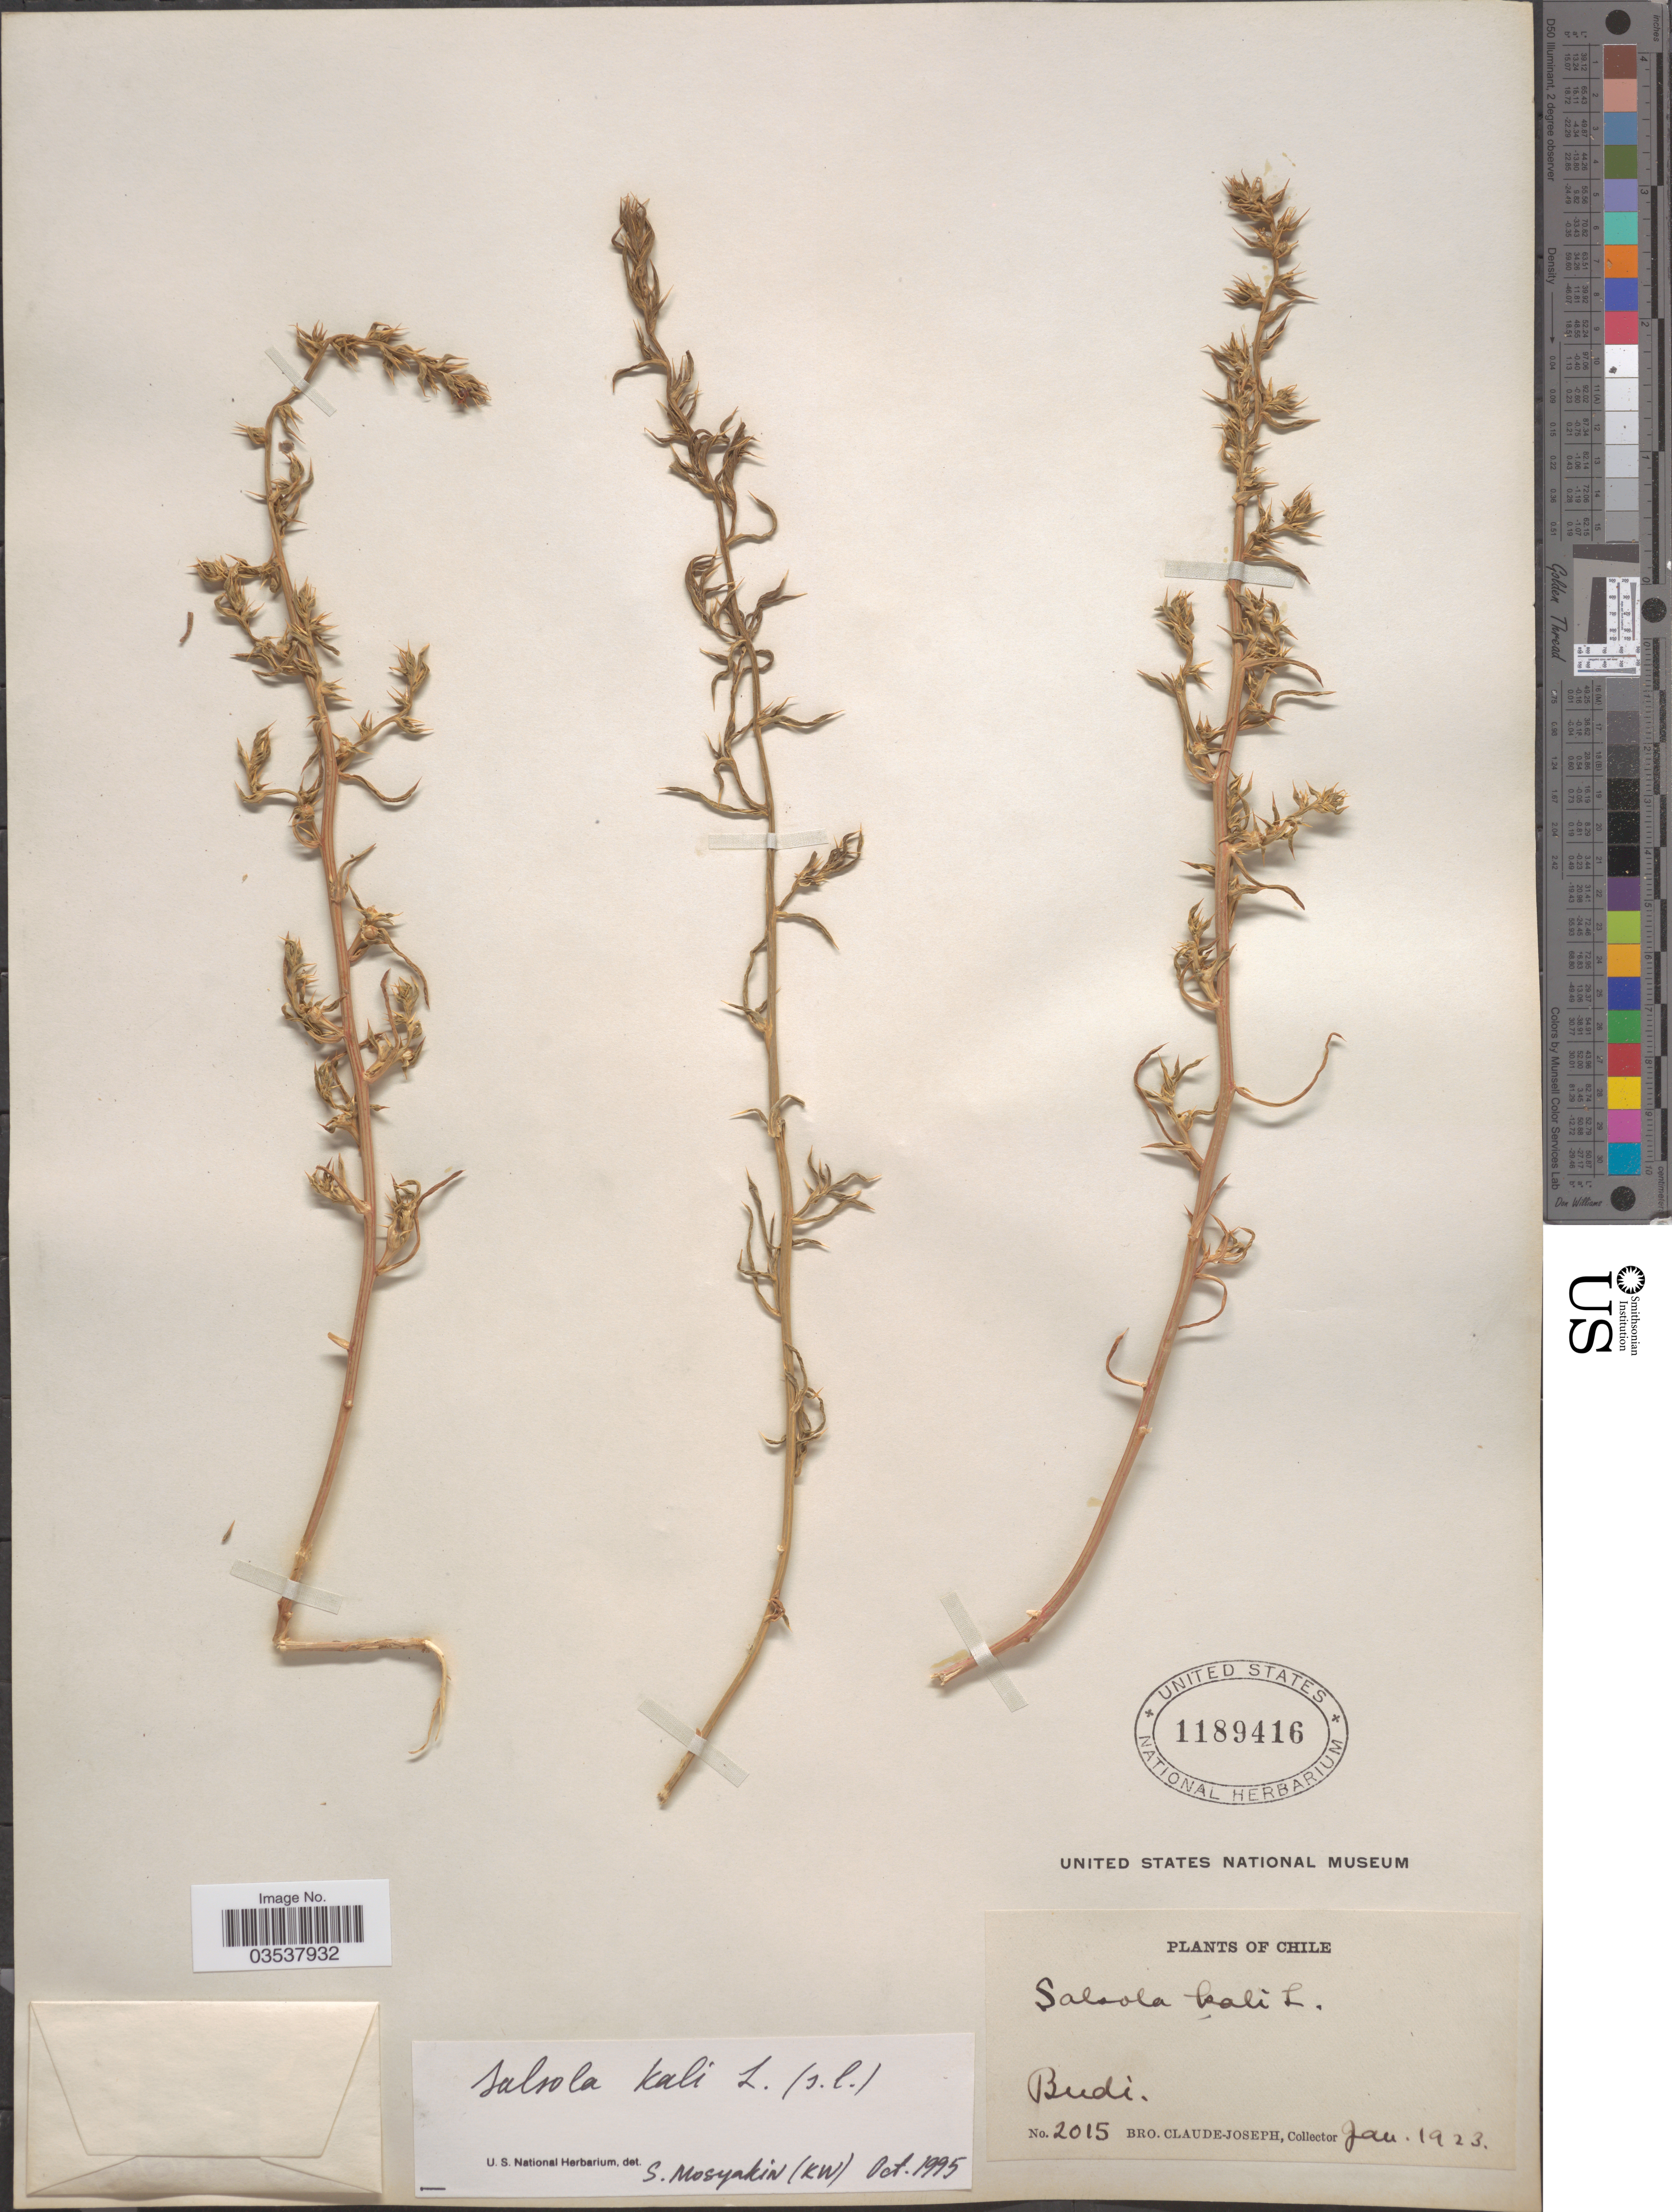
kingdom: Plantae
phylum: Tracheophyta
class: Magnoliopsida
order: Caryophyllales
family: Amaranthaceae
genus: Salsola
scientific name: Salsola kali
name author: L.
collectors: Bro. Claude-Joseph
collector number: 2015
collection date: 1923-01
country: Chile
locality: Budi.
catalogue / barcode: US 1189416